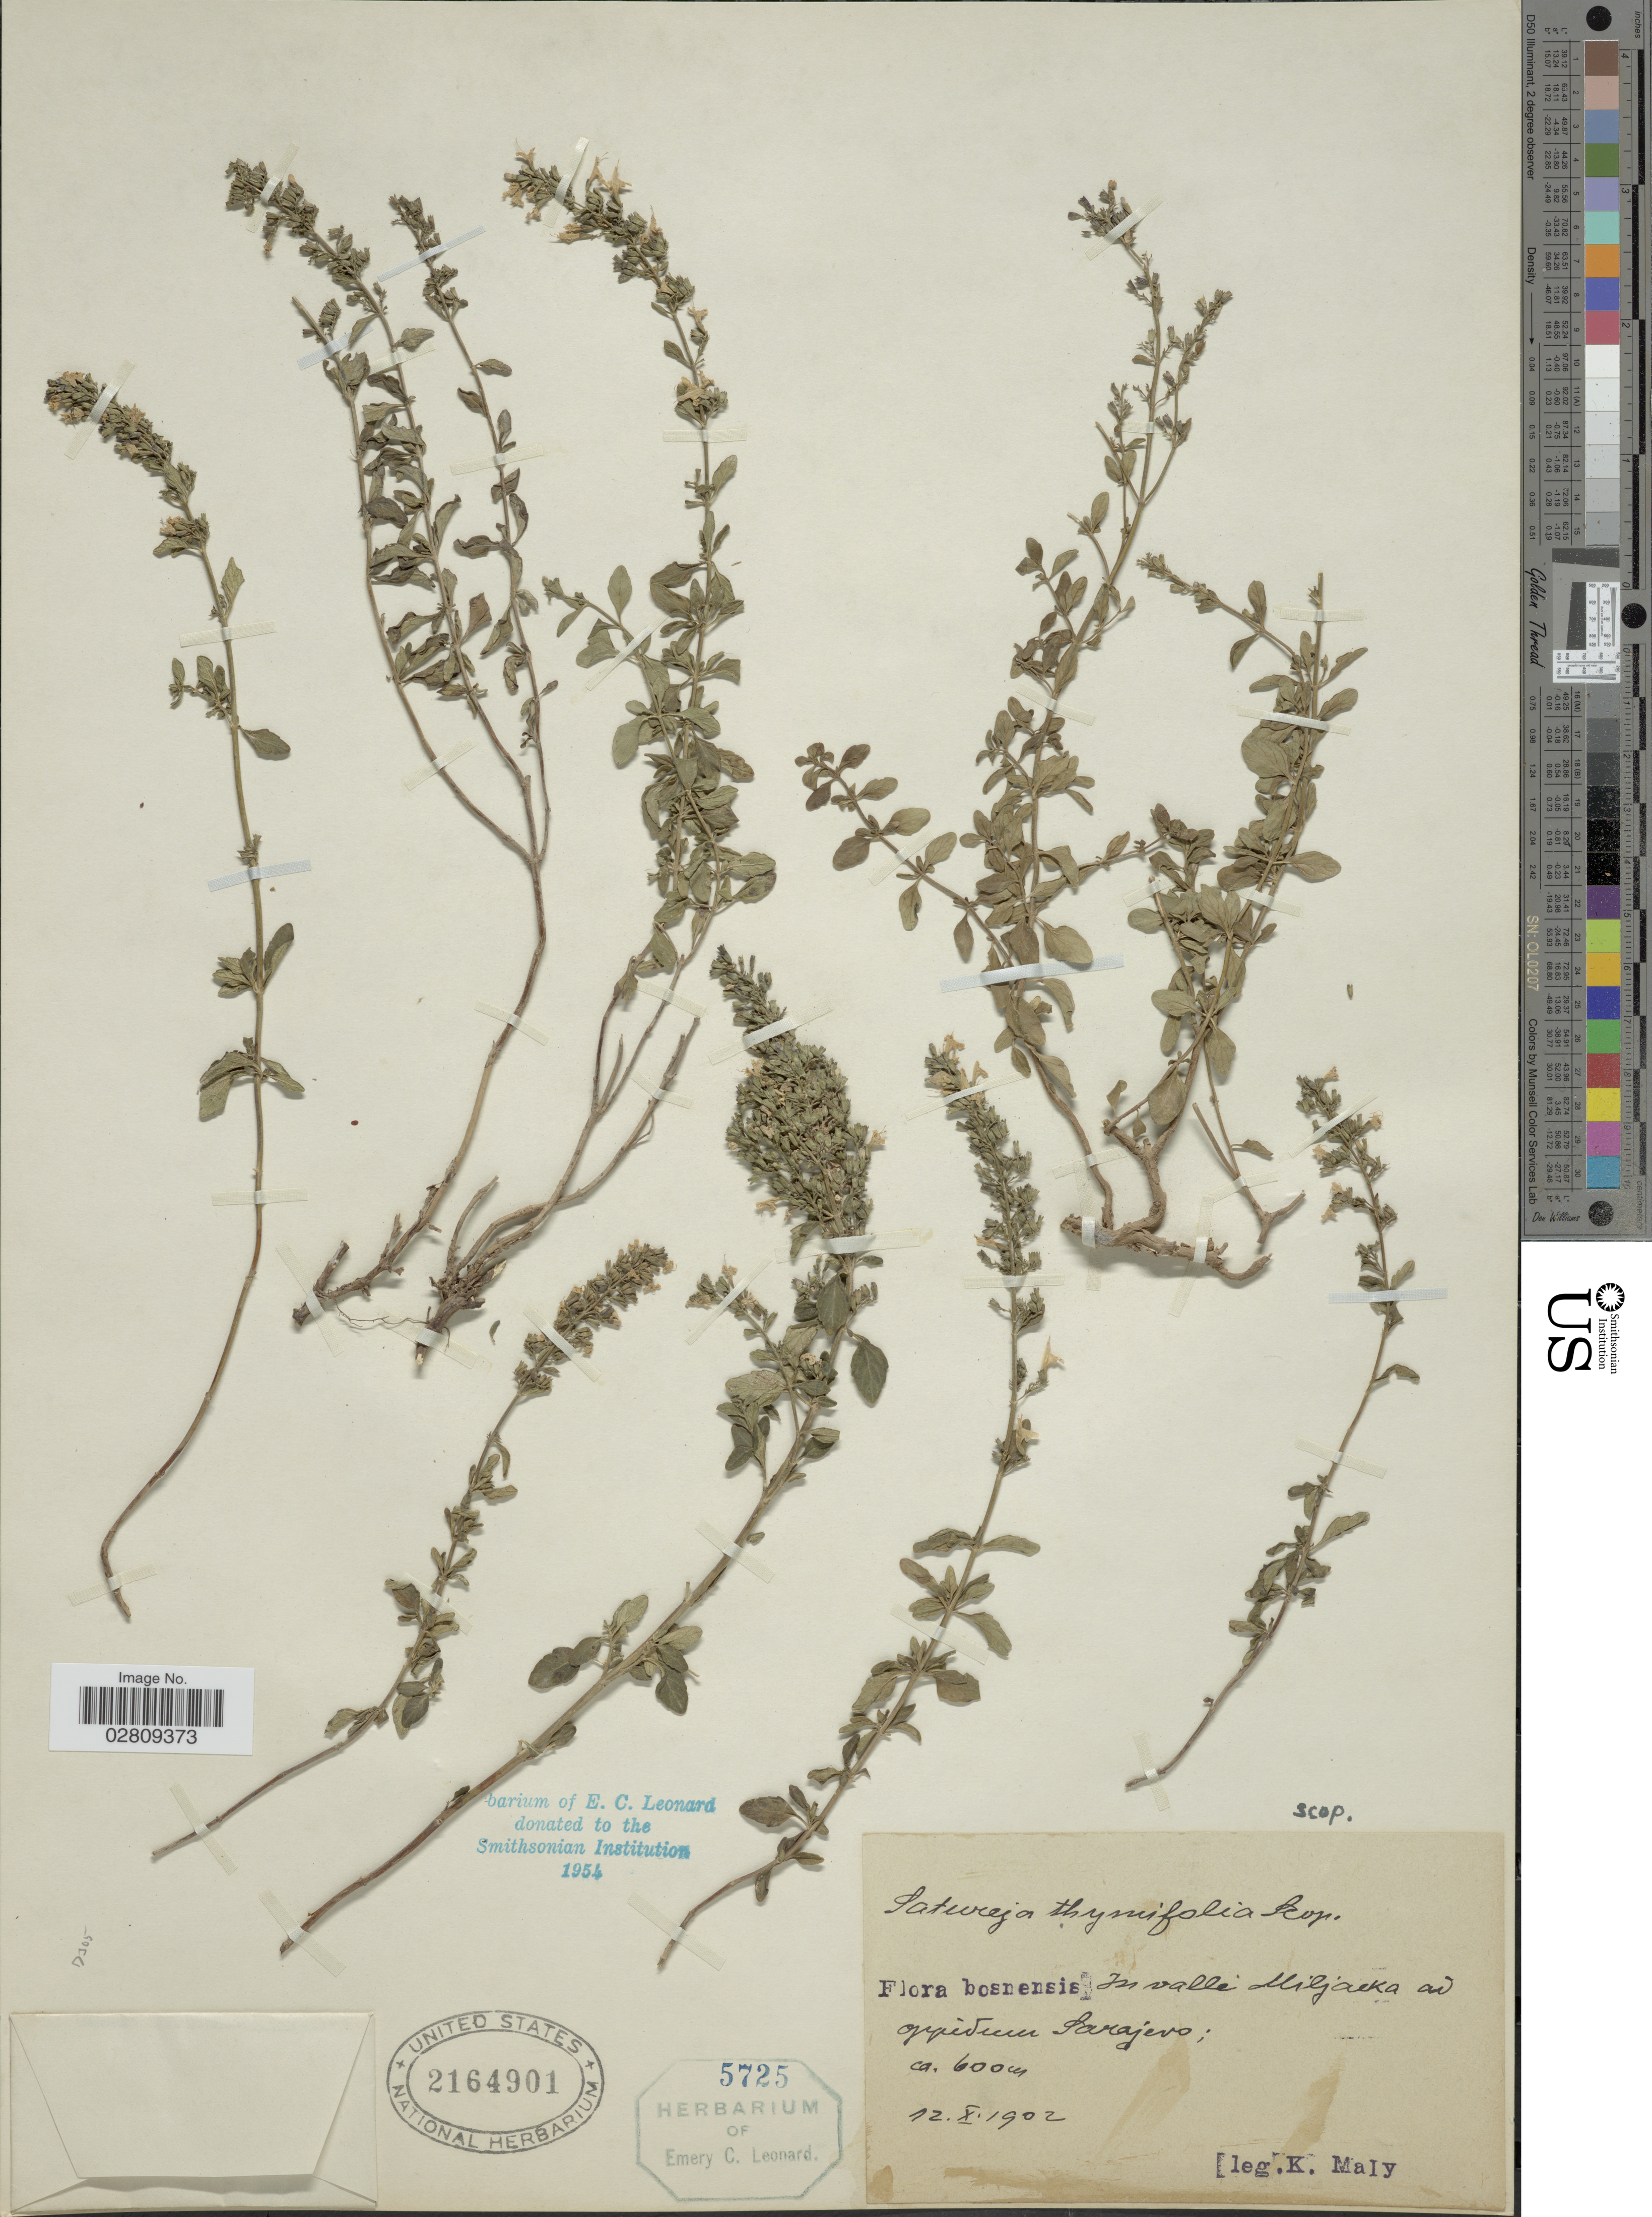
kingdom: Plantae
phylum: Tracheophyta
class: Magnoliopsida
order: Lamiales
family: Lamiaceae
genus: Satureja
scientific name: Satureja thymifolia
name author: Scop.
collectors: K. Malý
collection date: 1902-10-12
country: Bosnia and Herzegovina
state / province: Federation of B&H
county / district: Sarajevo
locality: Bosnensis. In valle Miljacka ad oppidum Sarajevo.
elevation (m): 600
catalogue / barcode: US 2164901